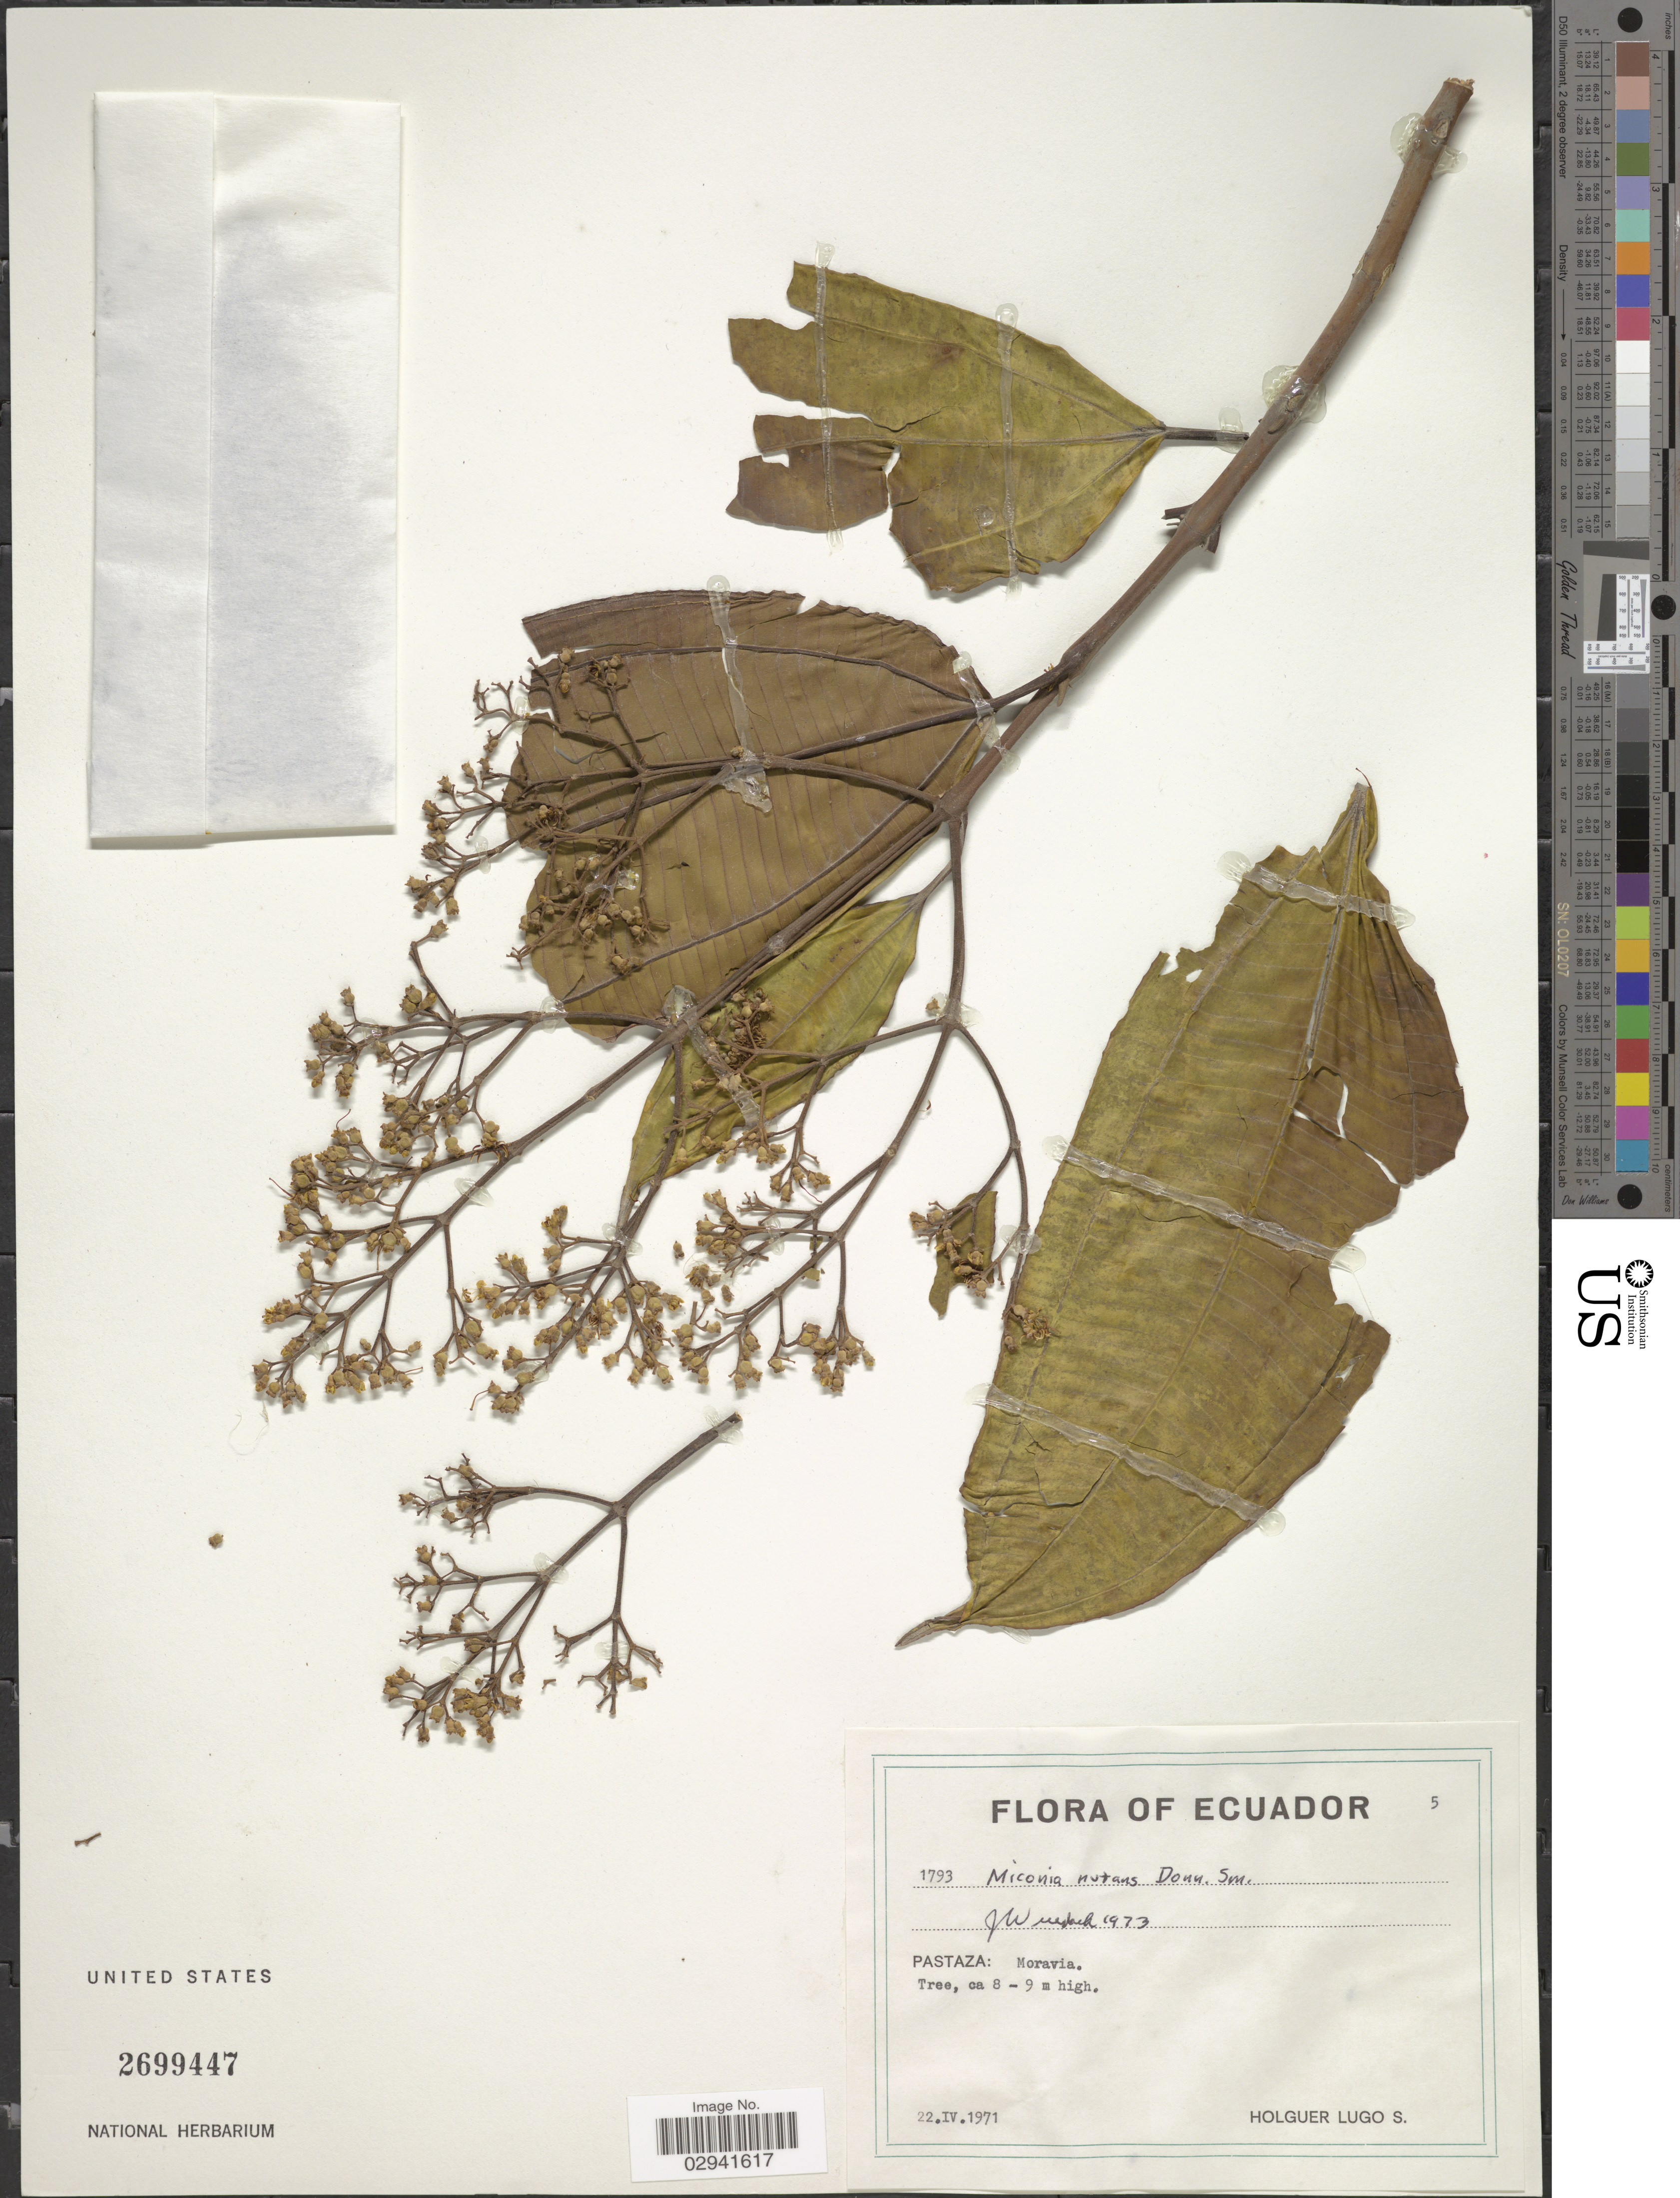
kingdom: Plantae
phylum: Tracheophyta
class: Magnoliopsida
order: Myrtales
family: Melastomataceae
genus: Miconia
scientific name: Miconia nutans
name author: Donn. Sm.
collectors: H. Lugo S.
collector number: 1793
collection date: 1971-04-22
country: Ecuador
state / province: Pastaza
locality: Moravia.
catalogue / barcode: US 2699447